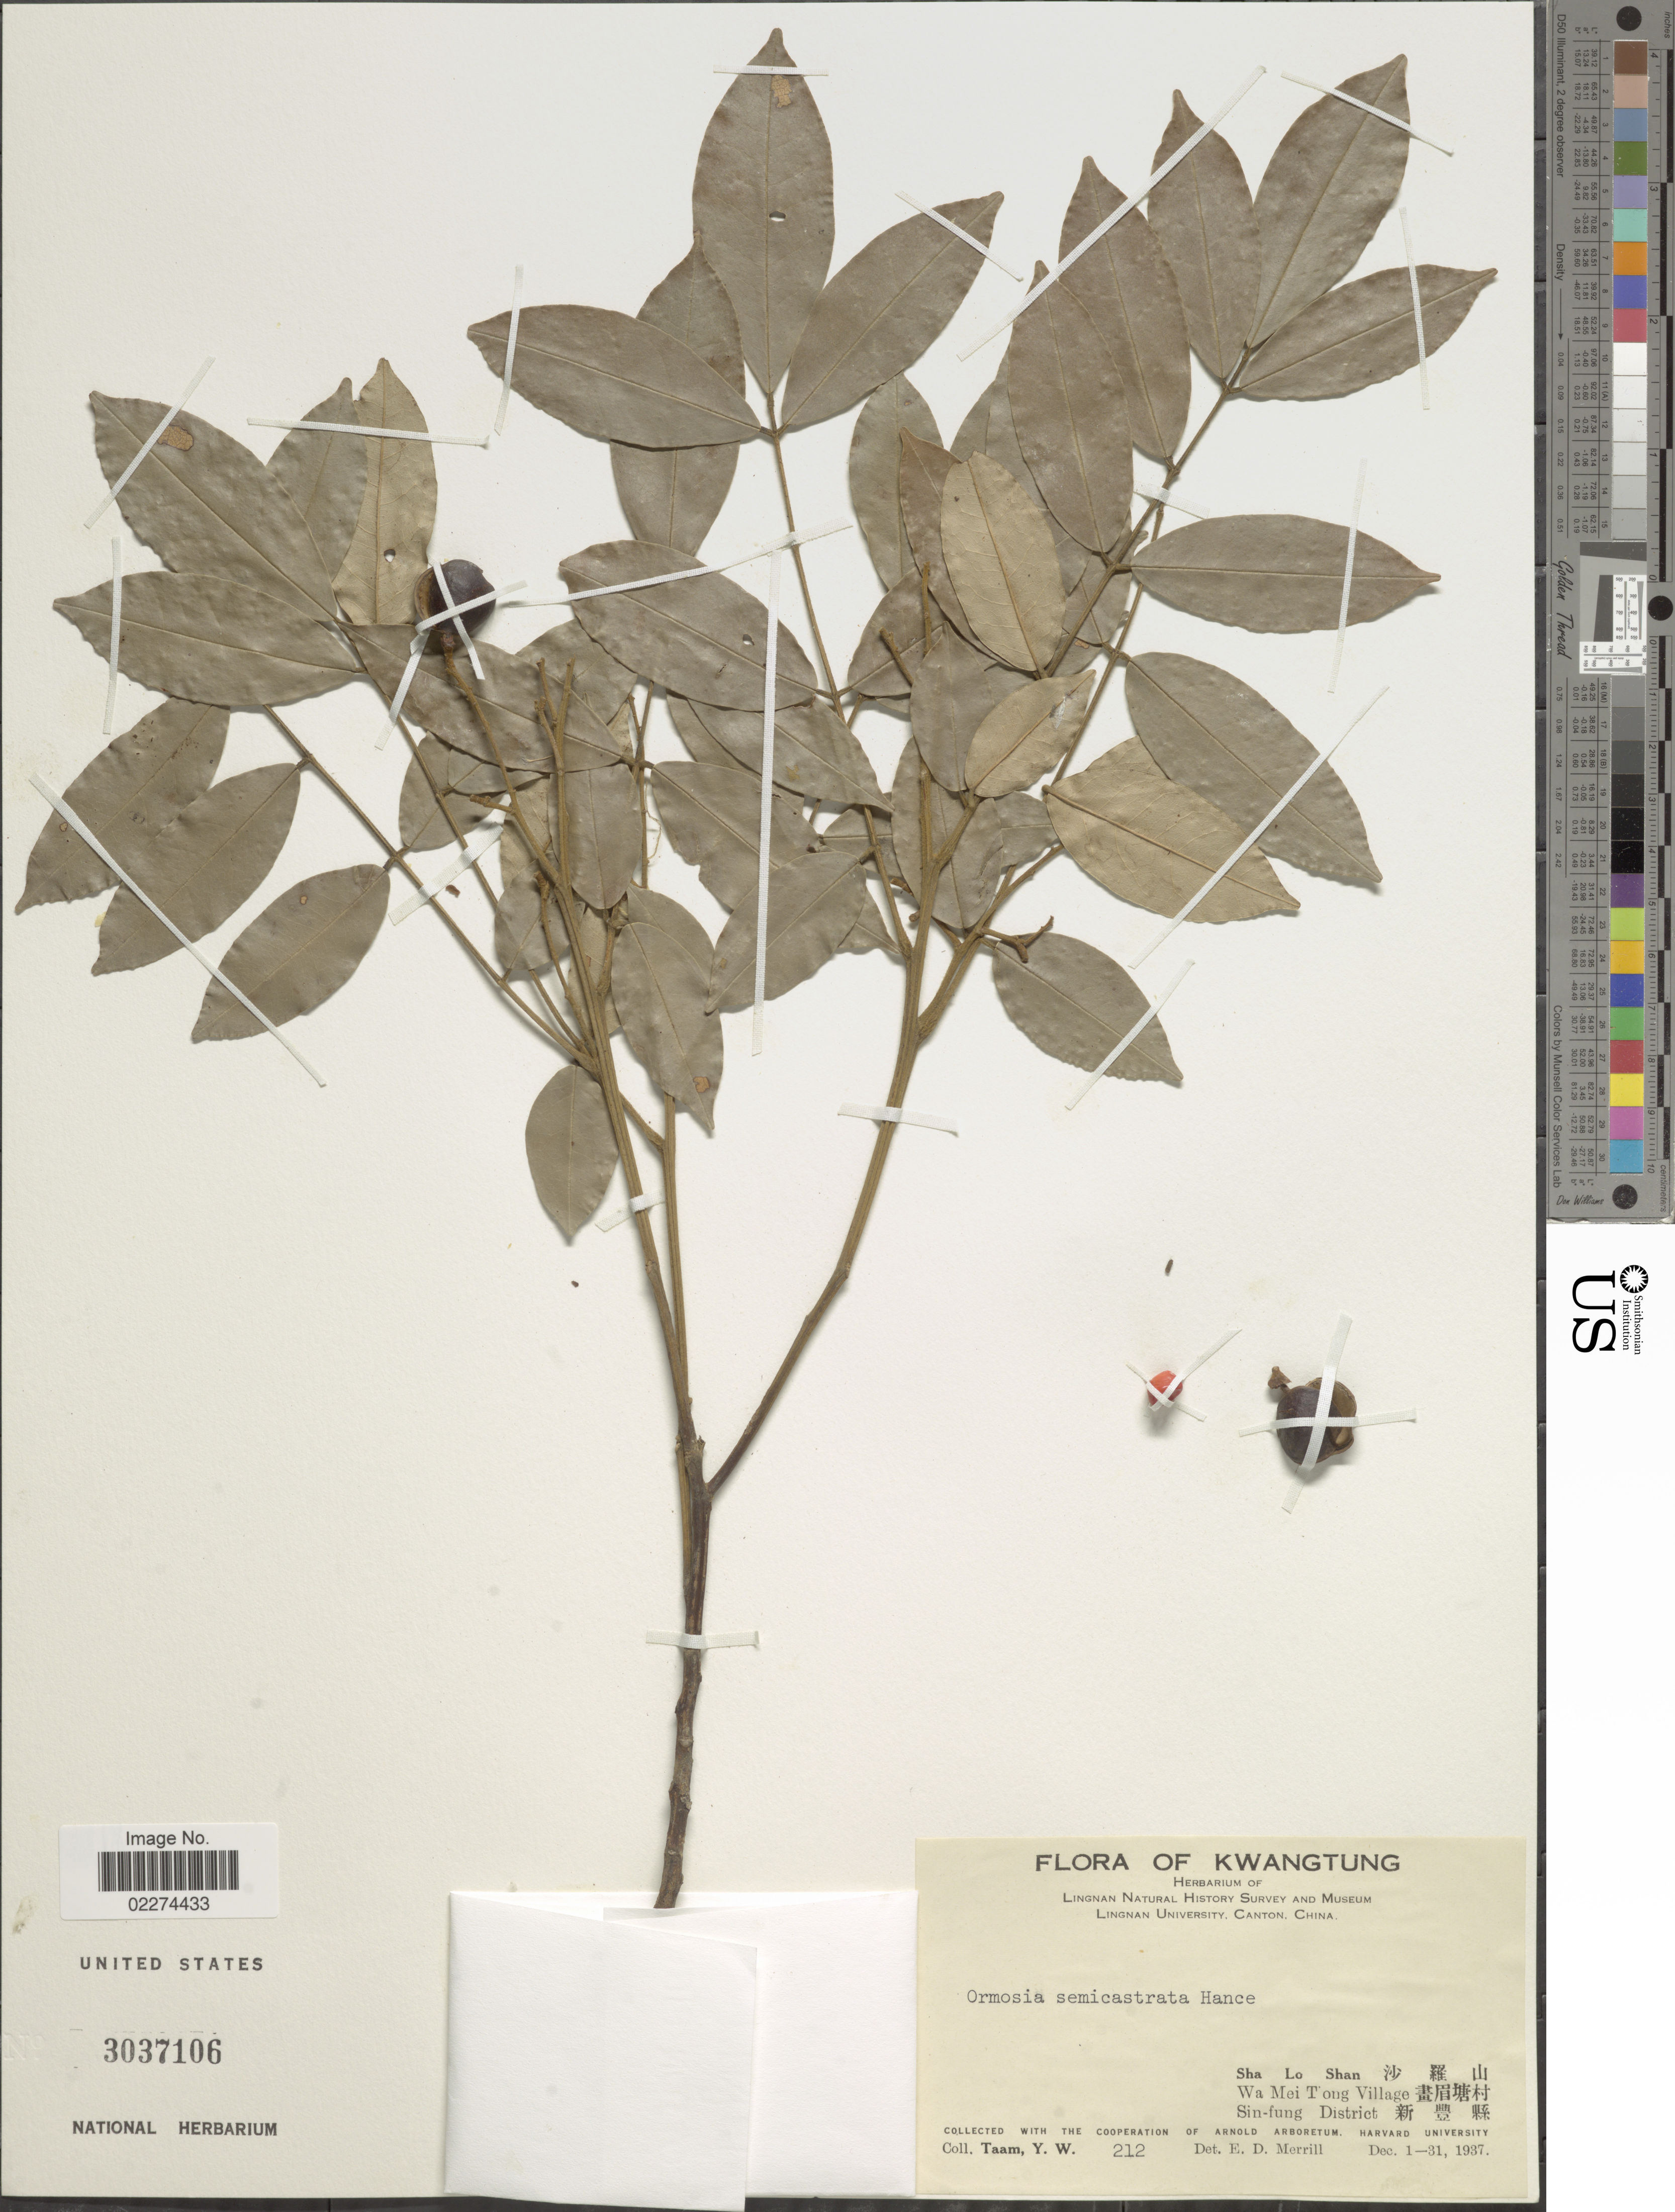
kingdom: Plantae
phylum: Tracheophyta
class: Magnoliopsida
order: Fabales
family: Fabaceae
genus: Ormosia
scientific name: Ormosia semicastrata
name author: Hance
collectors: Y. W. Taam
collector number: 212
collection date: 1937-12-01/1937-12-31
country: China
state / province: Guangdong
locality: Kwangtung, Wa Mei T'ong Village, Sin-fung District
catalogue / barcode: US 3037106